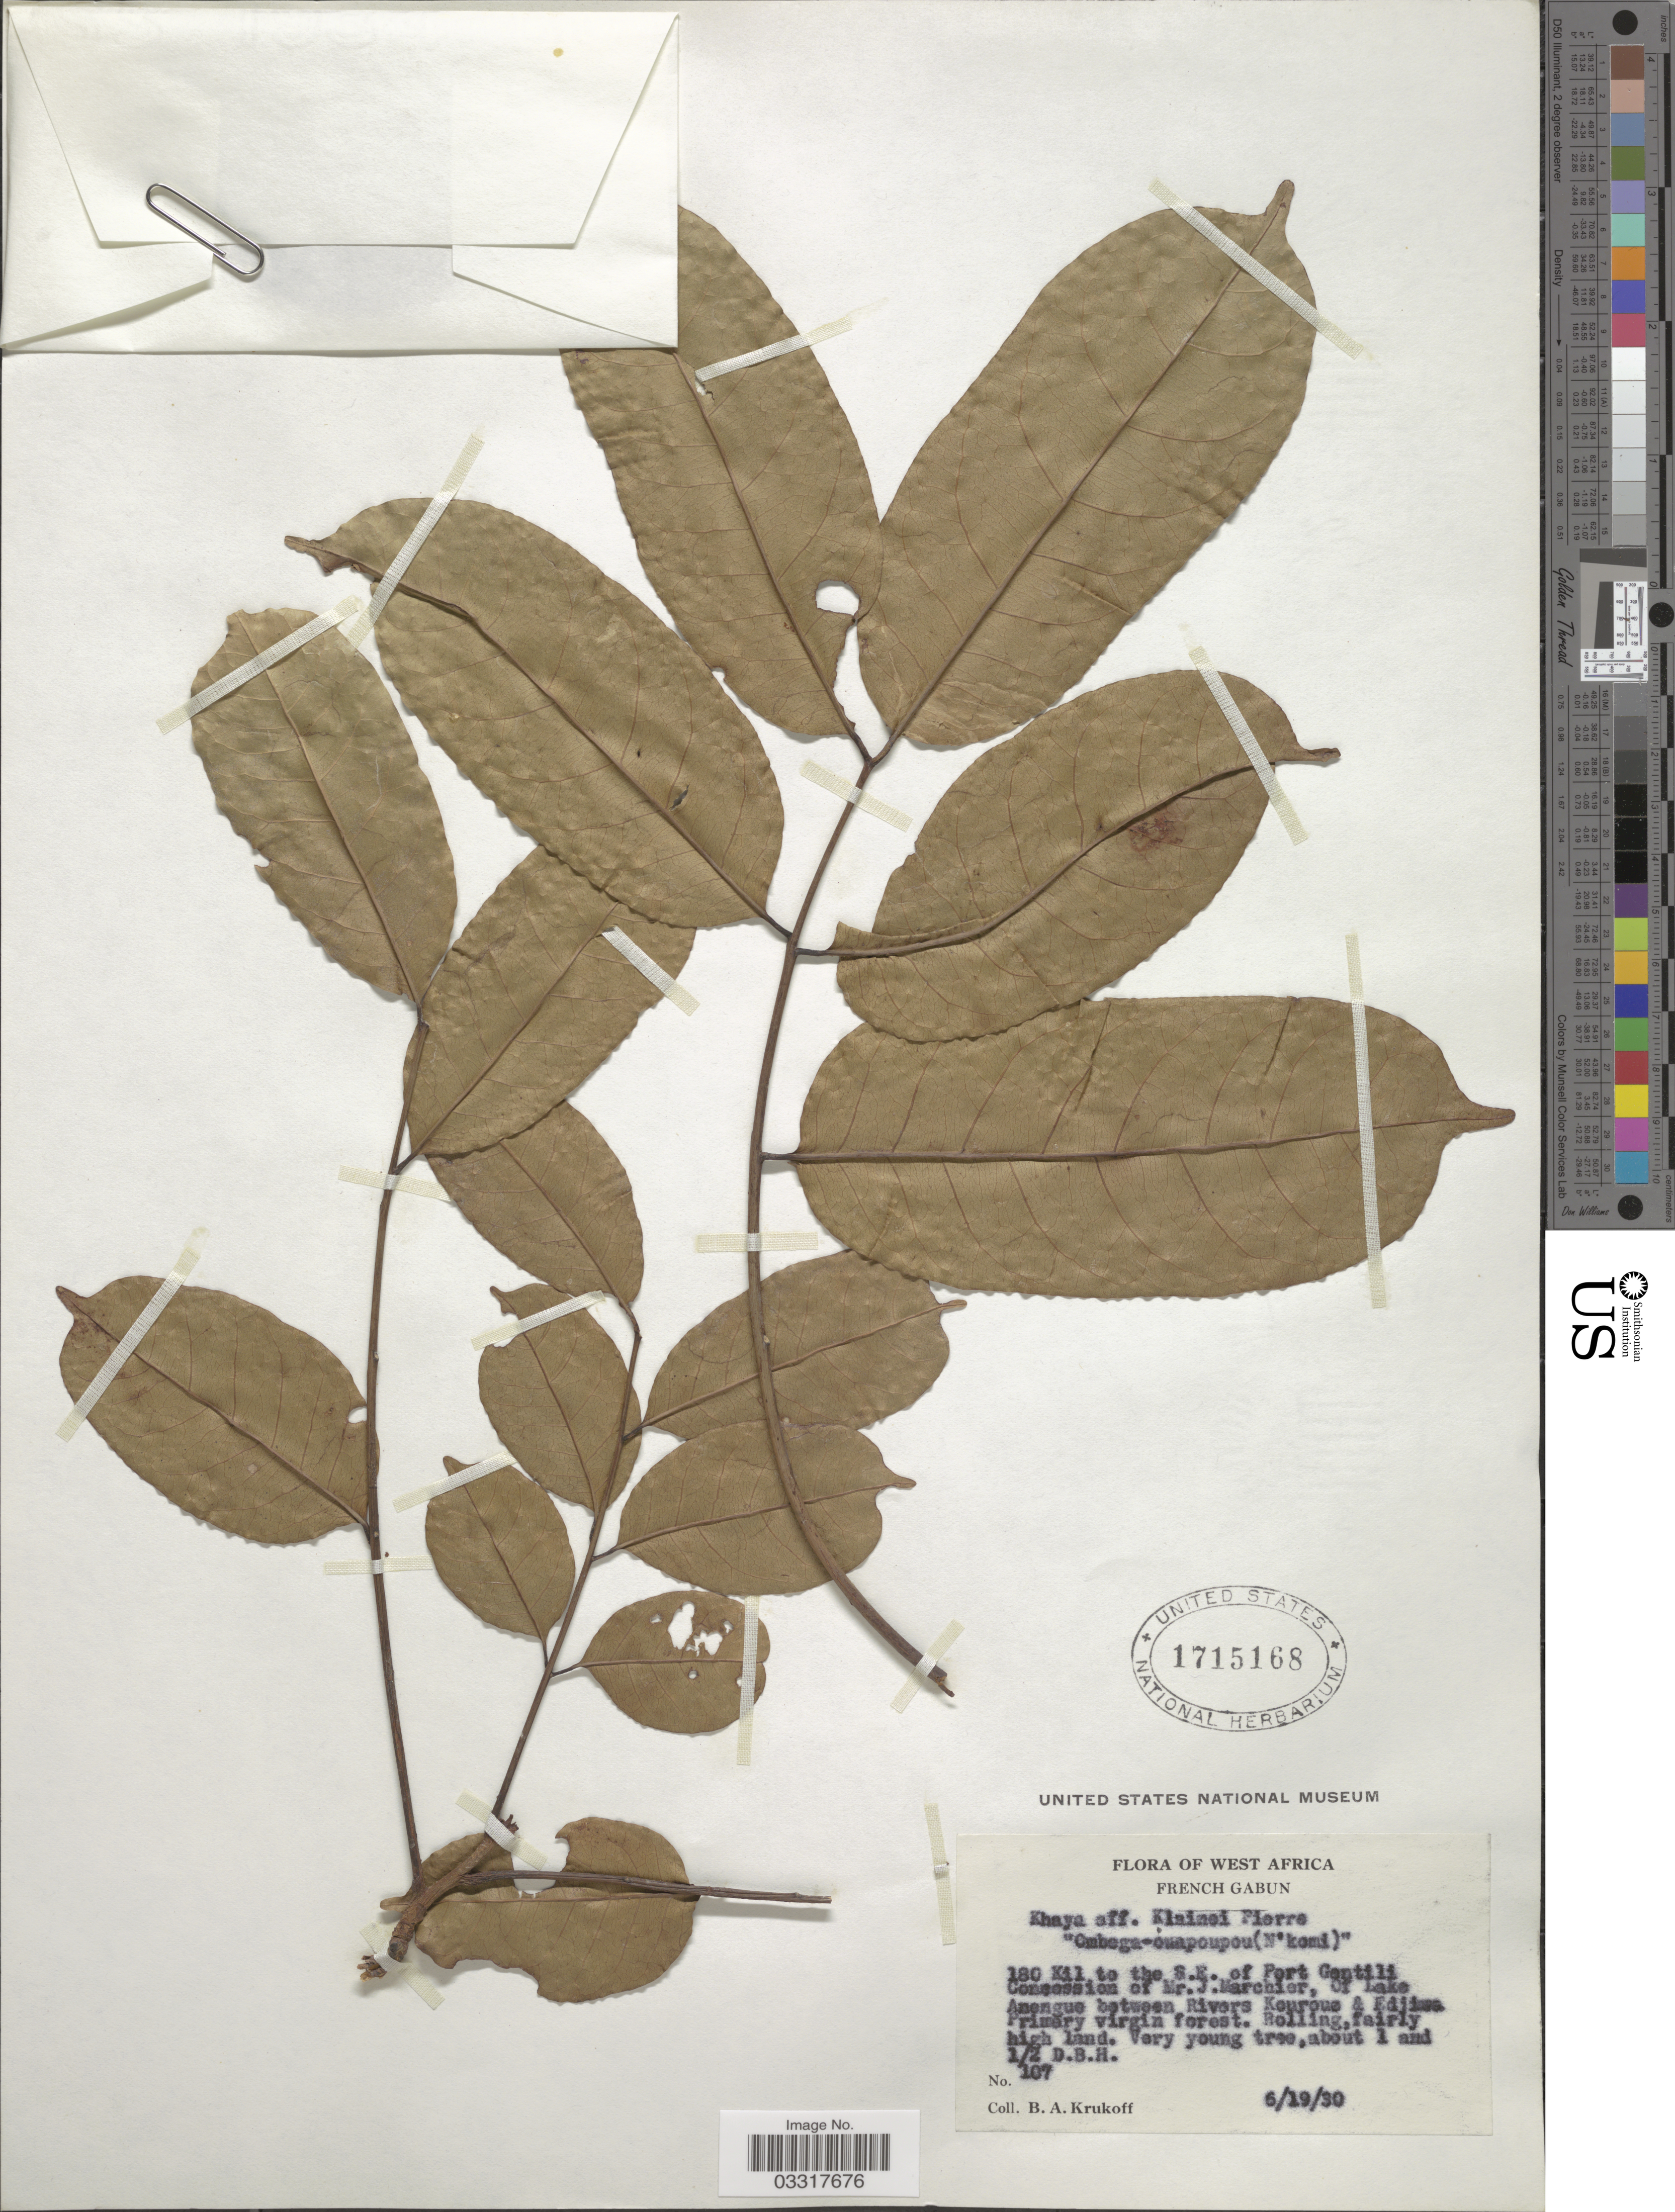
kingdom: Plantae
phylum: Tracheophyta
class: Magnoliopsida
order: Sapindales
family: Meliaceae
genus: Khaya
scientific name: Khaya klainei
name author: Pierre ex Pellegr.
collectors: B. A. Krukoff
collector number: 107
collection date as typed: Transcribed d/m/y: 19/6/30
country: Gabon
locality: West Africa, French Gabun, 180 Kil to the S.E of Port Gentili Concession of Mr. J. Marchier, on Lake Anengue between Rivers Kouroue & Edjiwe.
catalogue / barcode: US 1715168